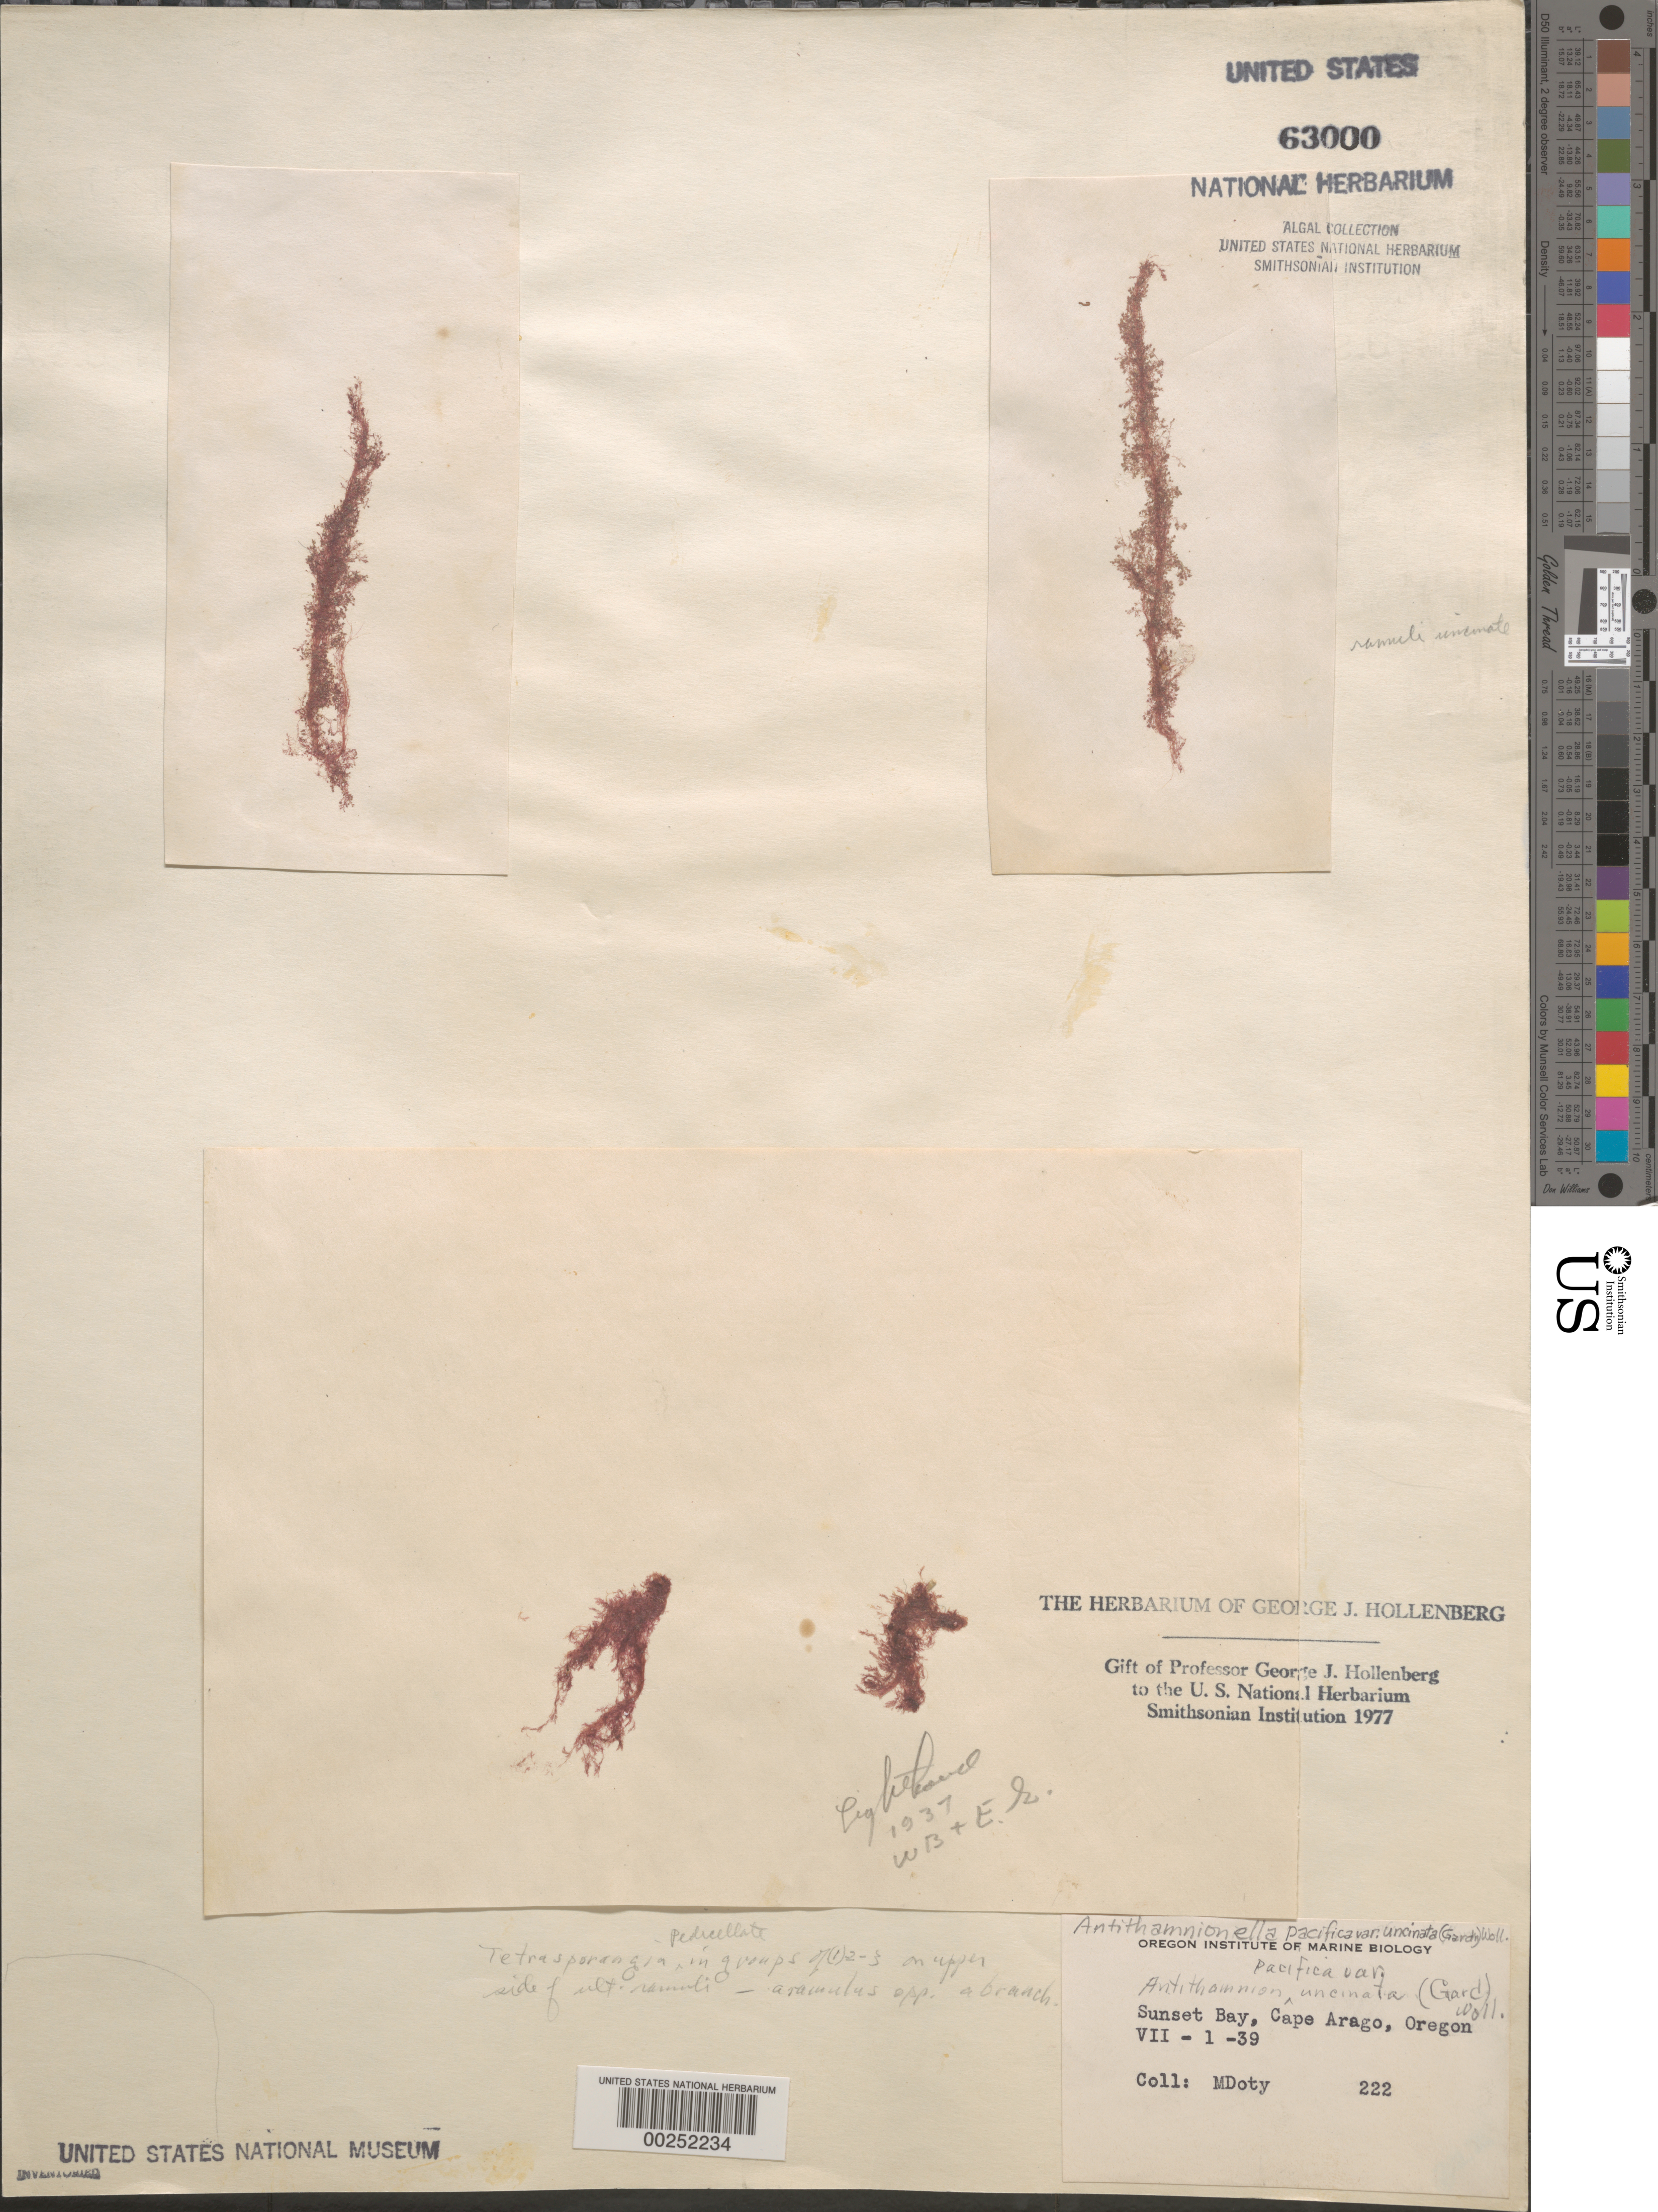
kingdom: Plantae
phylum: Rhodophyta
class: Florideophyceae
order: Ceramiales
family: Ceramiaceae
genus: Antithamnionella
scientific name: Antithamnionella pacifica var. uncinata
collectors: M. S. Doty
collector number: MSD 222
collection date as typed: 01 Jul 1939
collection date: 1939-07-01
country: United States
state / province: Oregon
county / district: Coos County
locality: Sunset Bay, Cape Arago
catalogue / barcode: US 63000